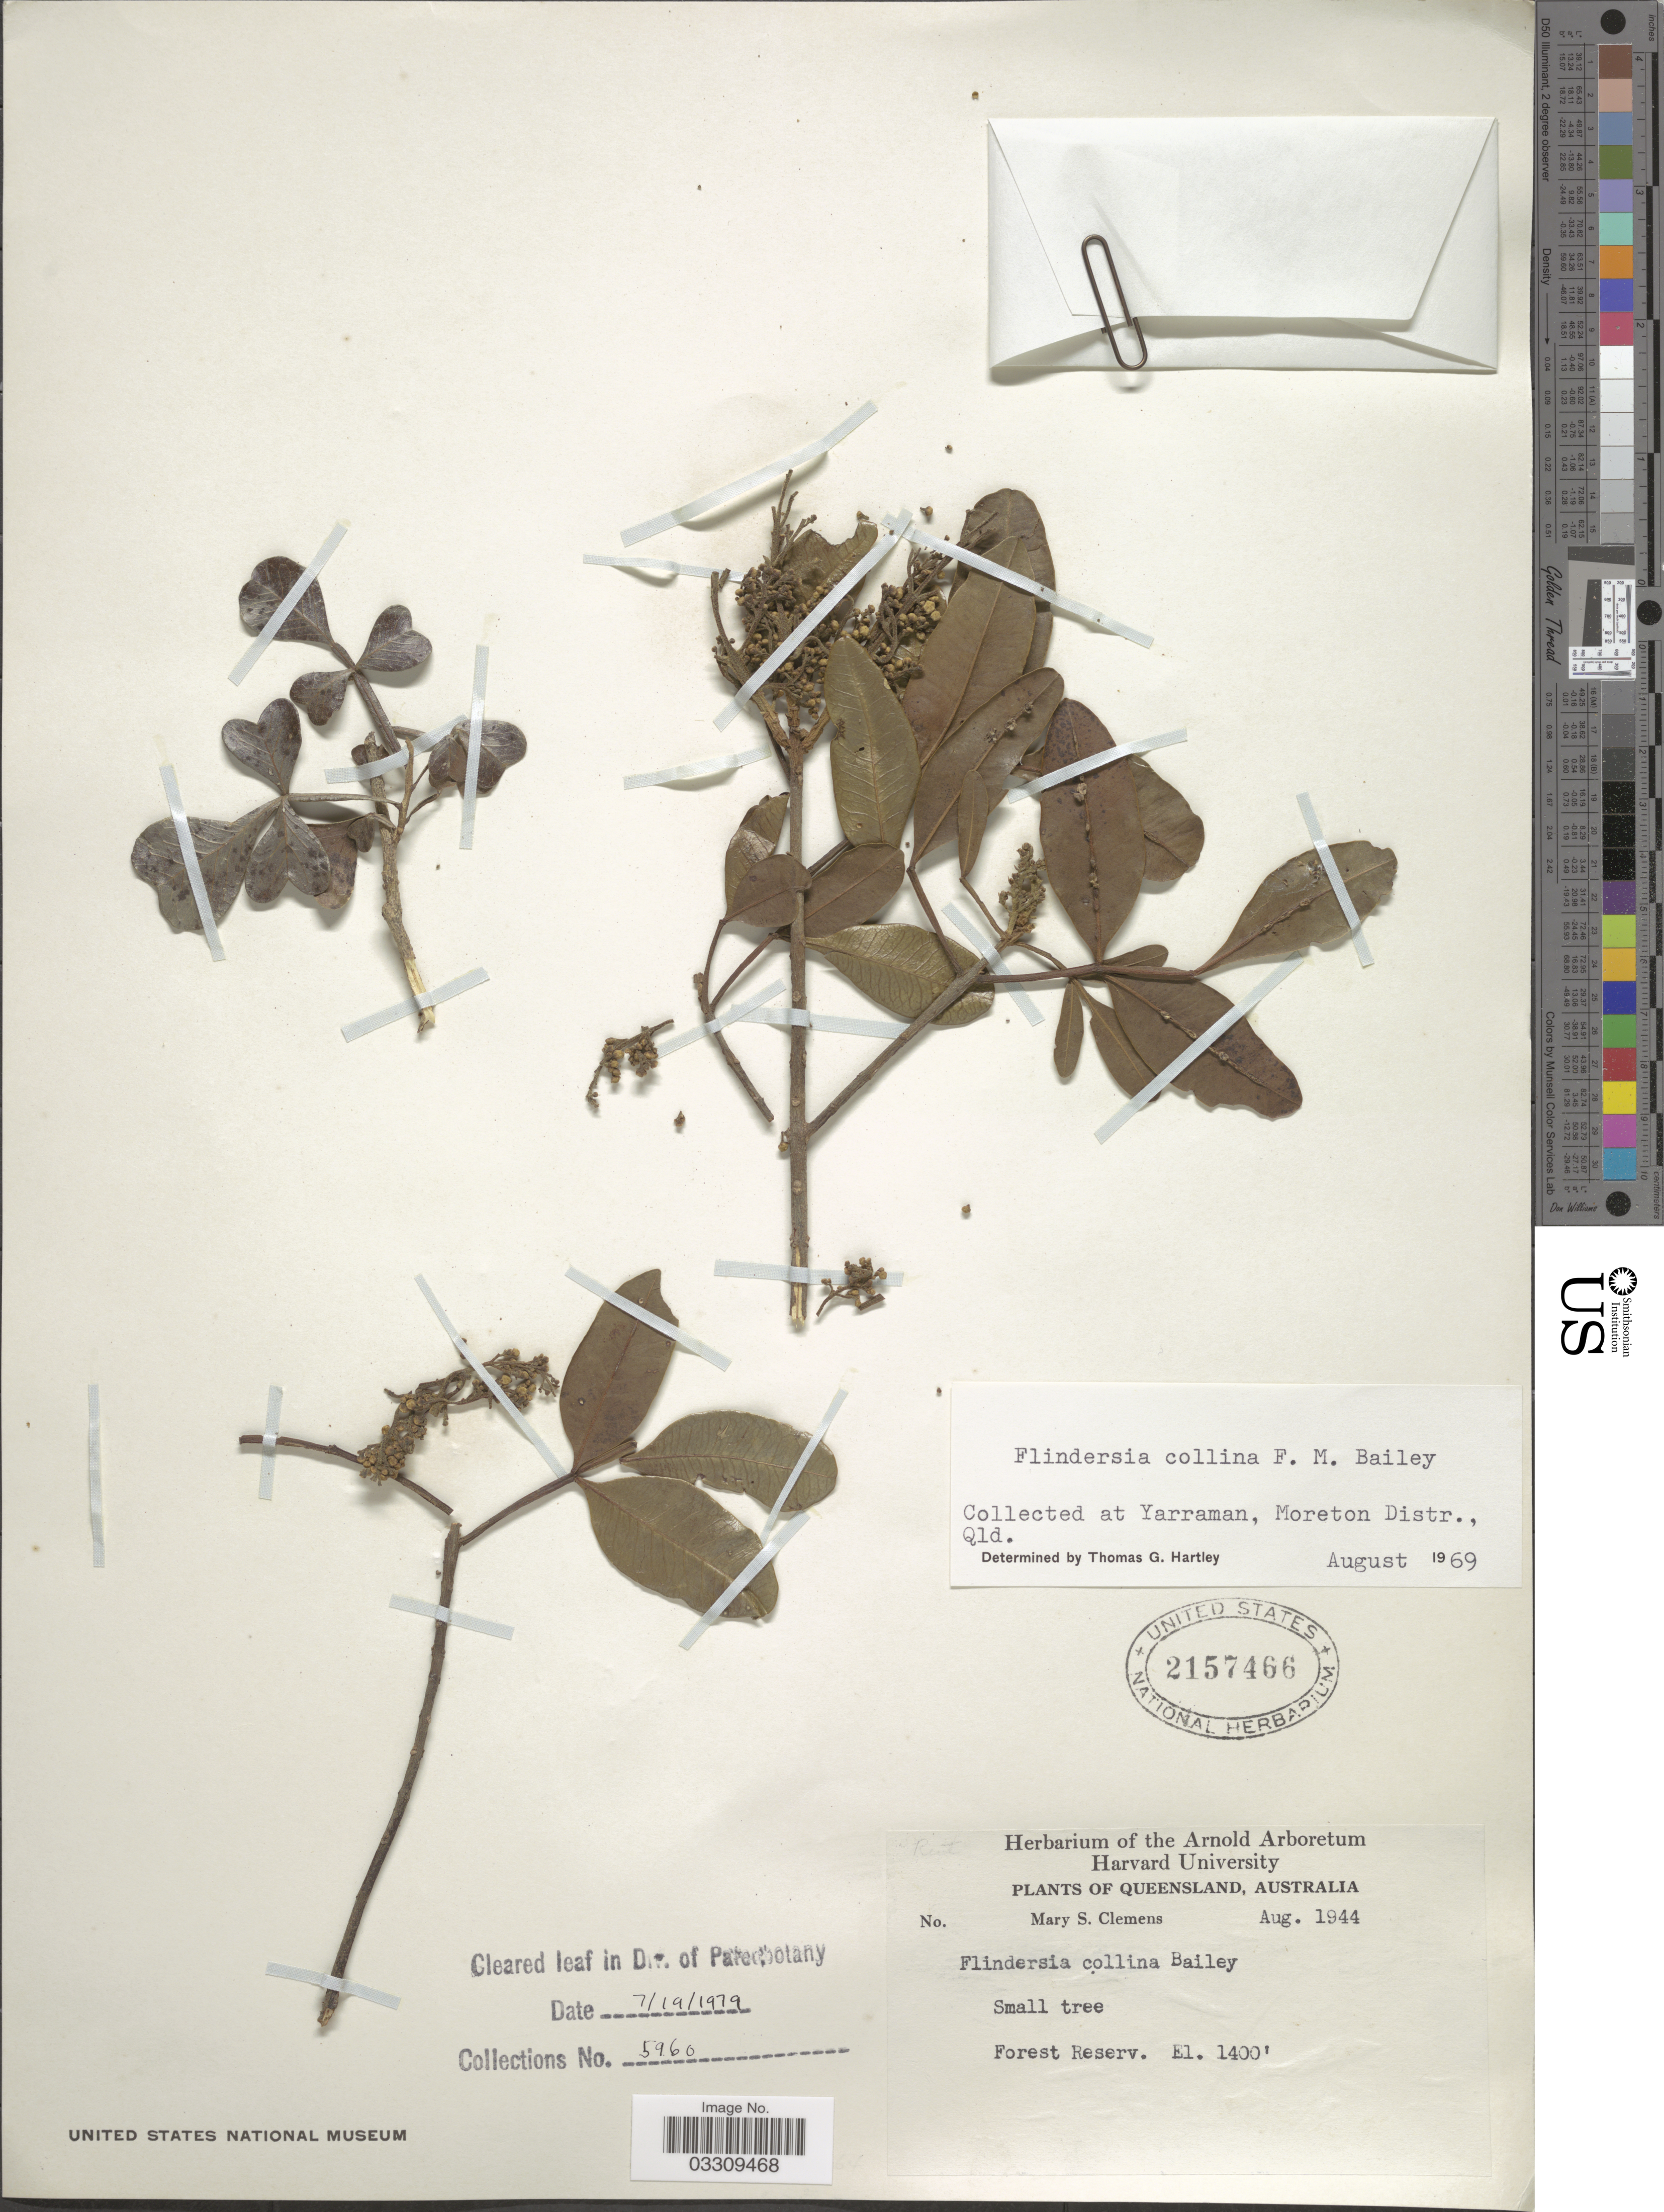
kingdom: Plantae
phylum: Tracheophyta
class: Magnoliopsida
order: Sapindales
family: Rutaceae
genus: Flindersia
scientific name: Flindersia collina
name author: (F.M. Bailey) F.M. Bailey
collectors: M. S. Clemens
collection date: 1944-08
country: Australia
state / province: Queensland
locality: Forest Reserv.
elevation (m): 427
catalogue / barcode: US 2157466